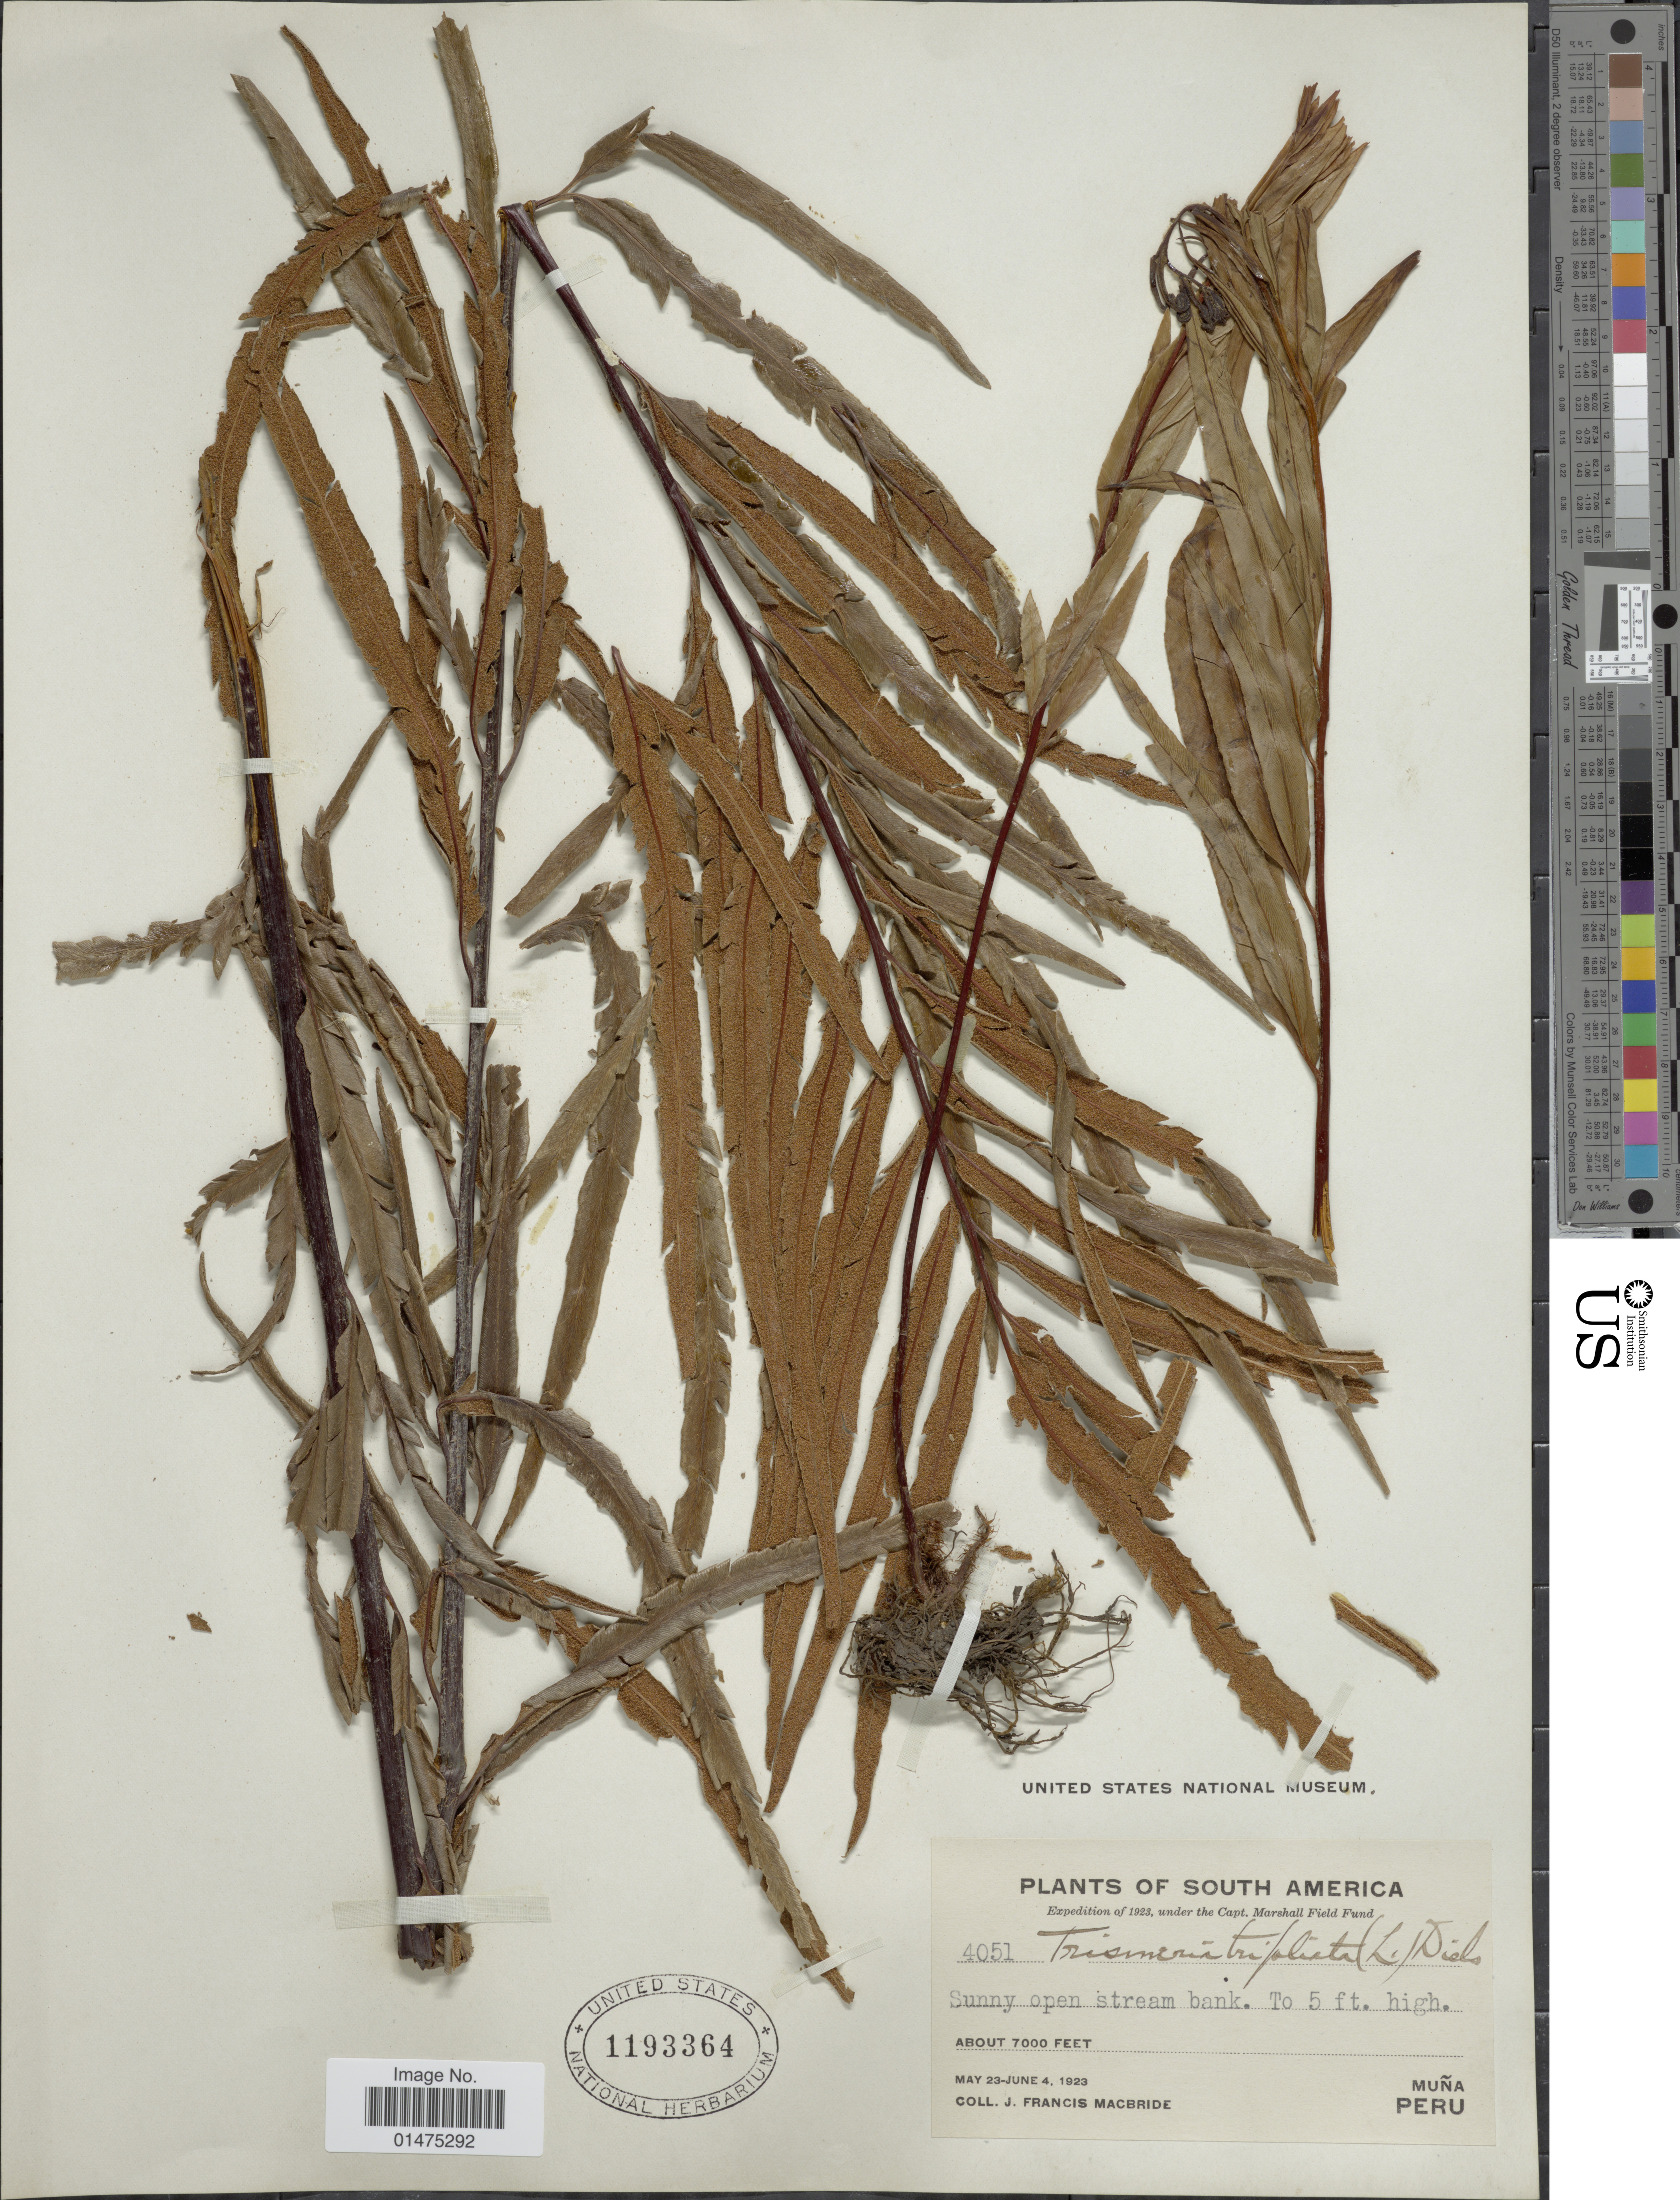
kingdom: Plantae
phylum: Tracheophyta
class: Polypodiopsida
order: Polypodiales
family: Pteridaceae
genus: Pityrogramma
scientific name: Pityrogramma trifoliata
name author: (L.) R.M. Tryon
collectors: J. F. Macbride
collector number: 4051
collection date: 1923-05-23/1923-06-04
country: Peru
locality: Muña, South America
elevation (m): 2134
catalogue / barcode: US 1193364